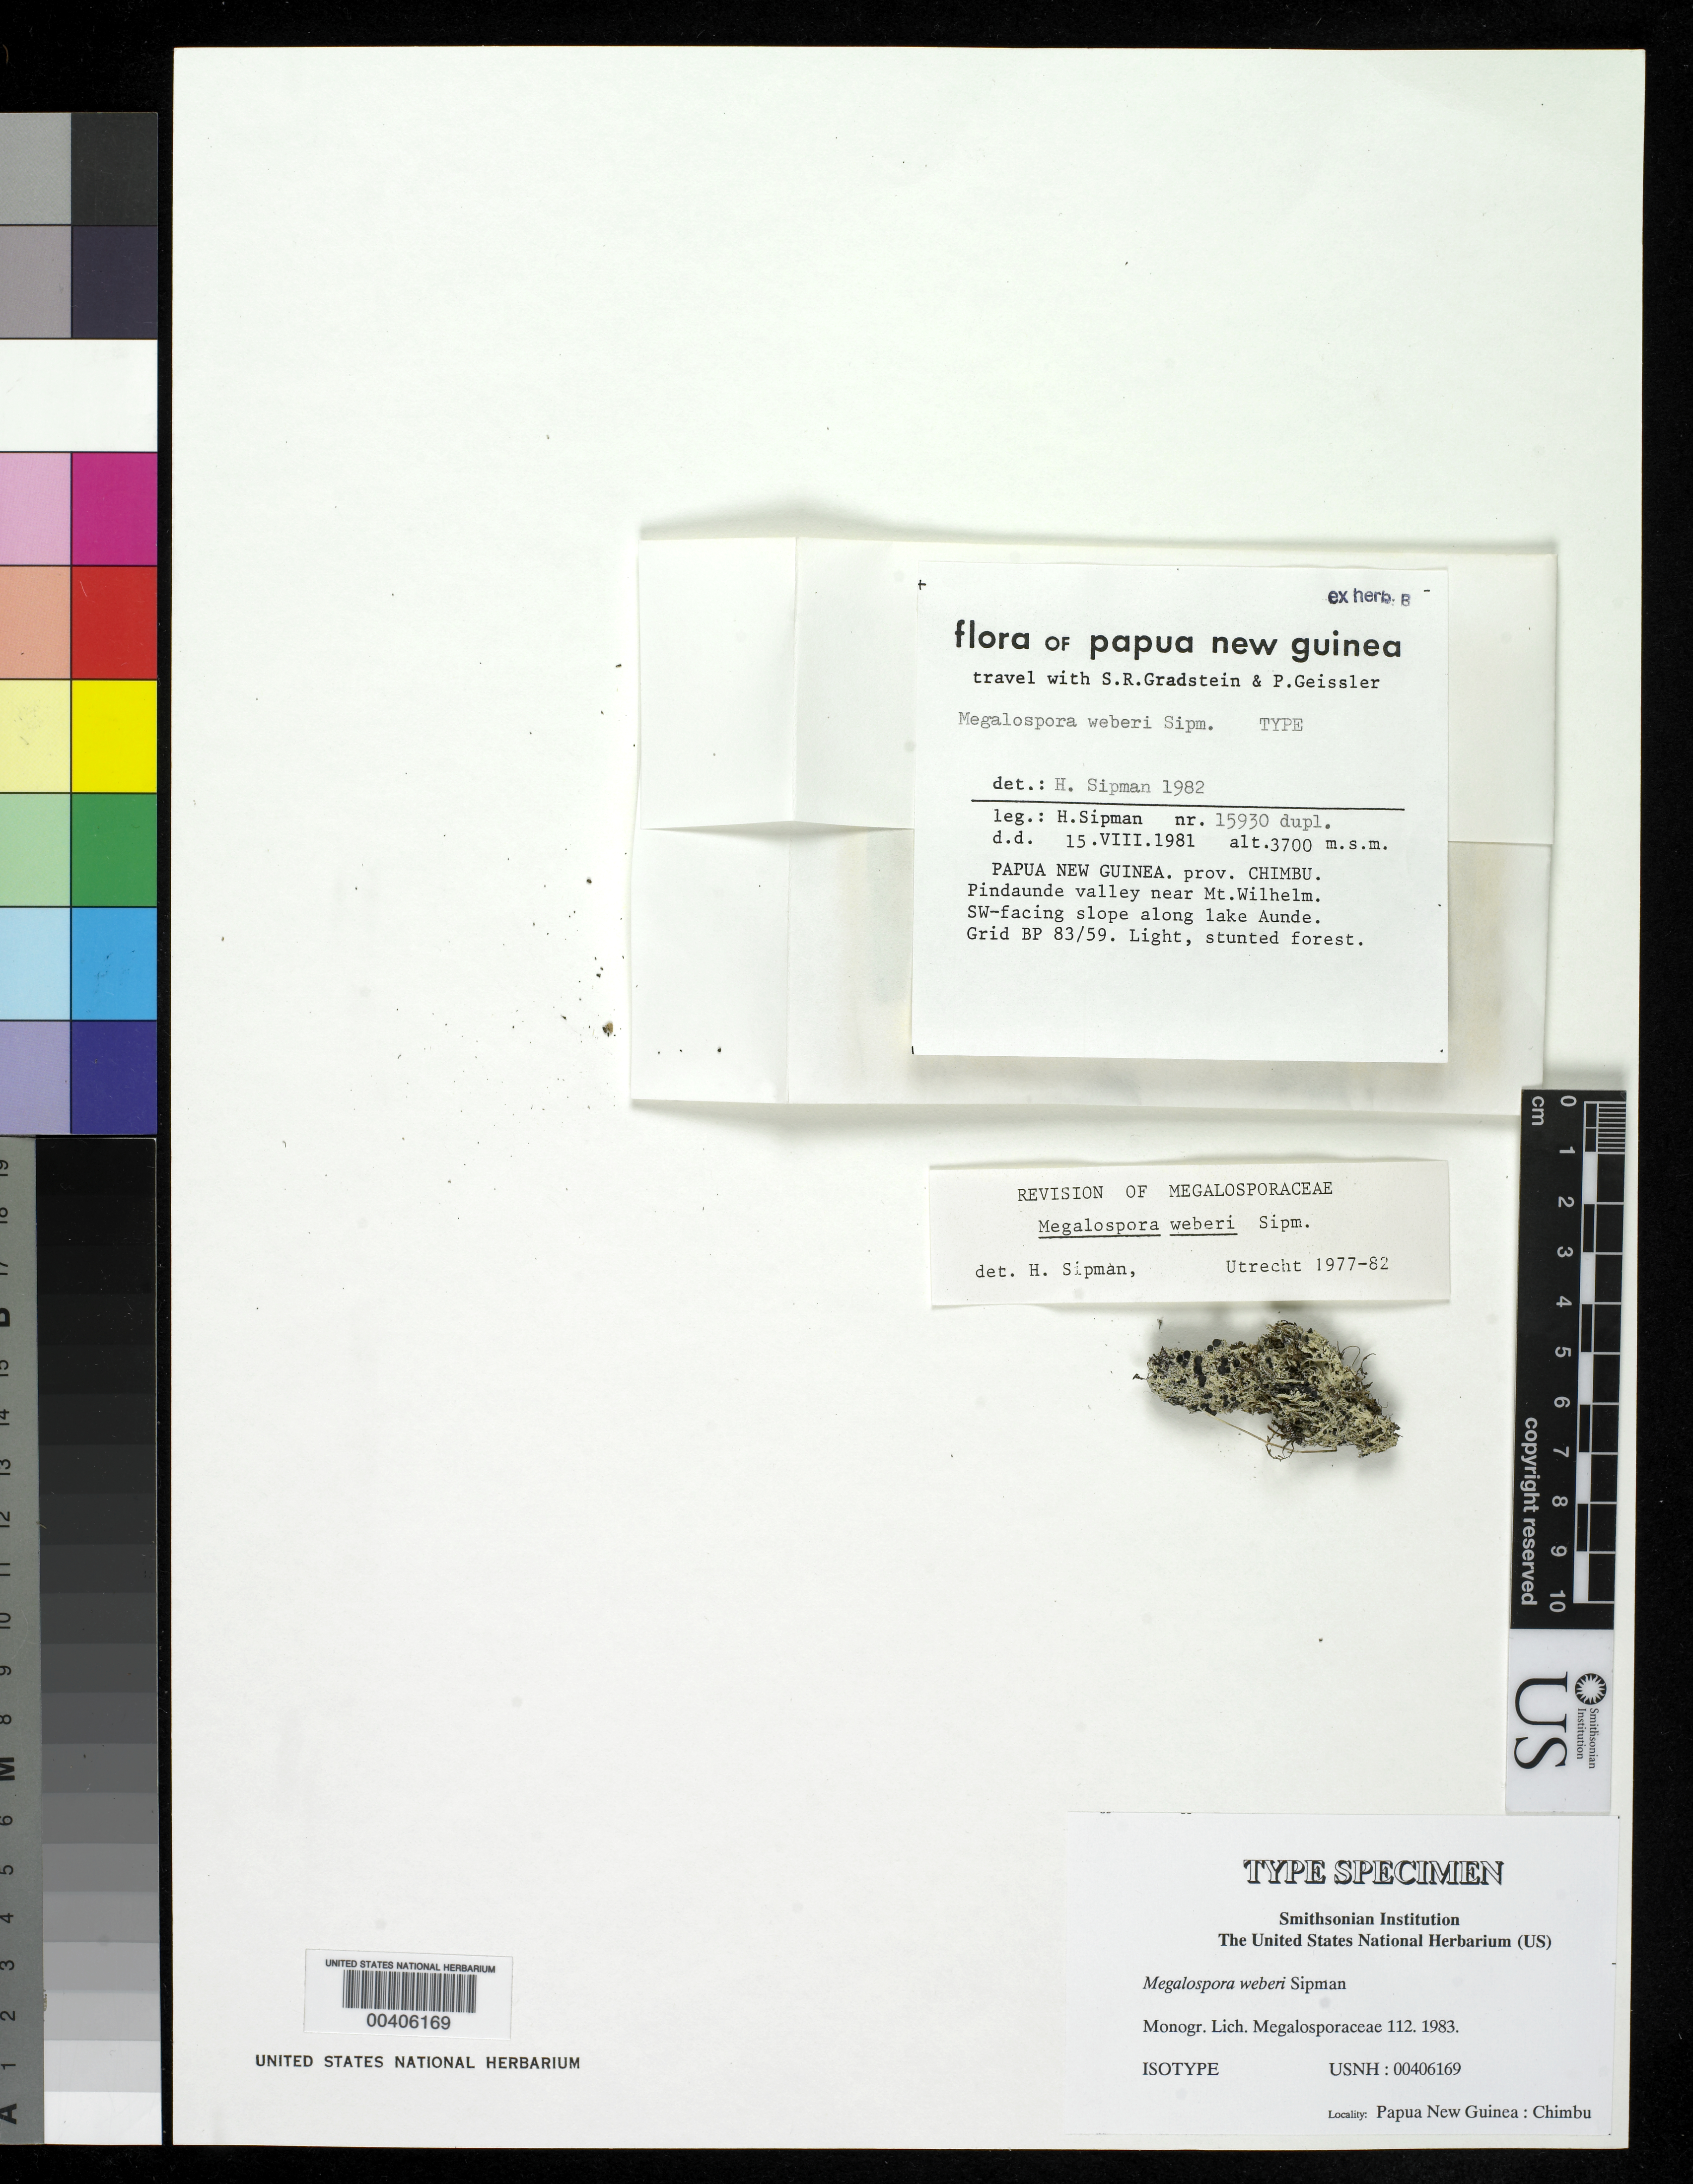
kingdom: Fungi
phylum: Ascomycota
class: Lecanoromycetes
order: Teloschistales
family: Megalosporaceae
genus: Megalospora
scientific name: Megalospora weberi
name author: Sipman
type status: Isotype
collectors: H. Sipman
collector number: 15930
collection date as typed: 15 Aug 1981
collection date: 1981-08-15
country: Papua New Guinea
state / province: Chimbu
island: New Guinea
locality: Pindaunde Valley near Mt. Wilhelm, SW facing slope along Lake Aunde, Grid BP 83/59.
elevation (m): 3700